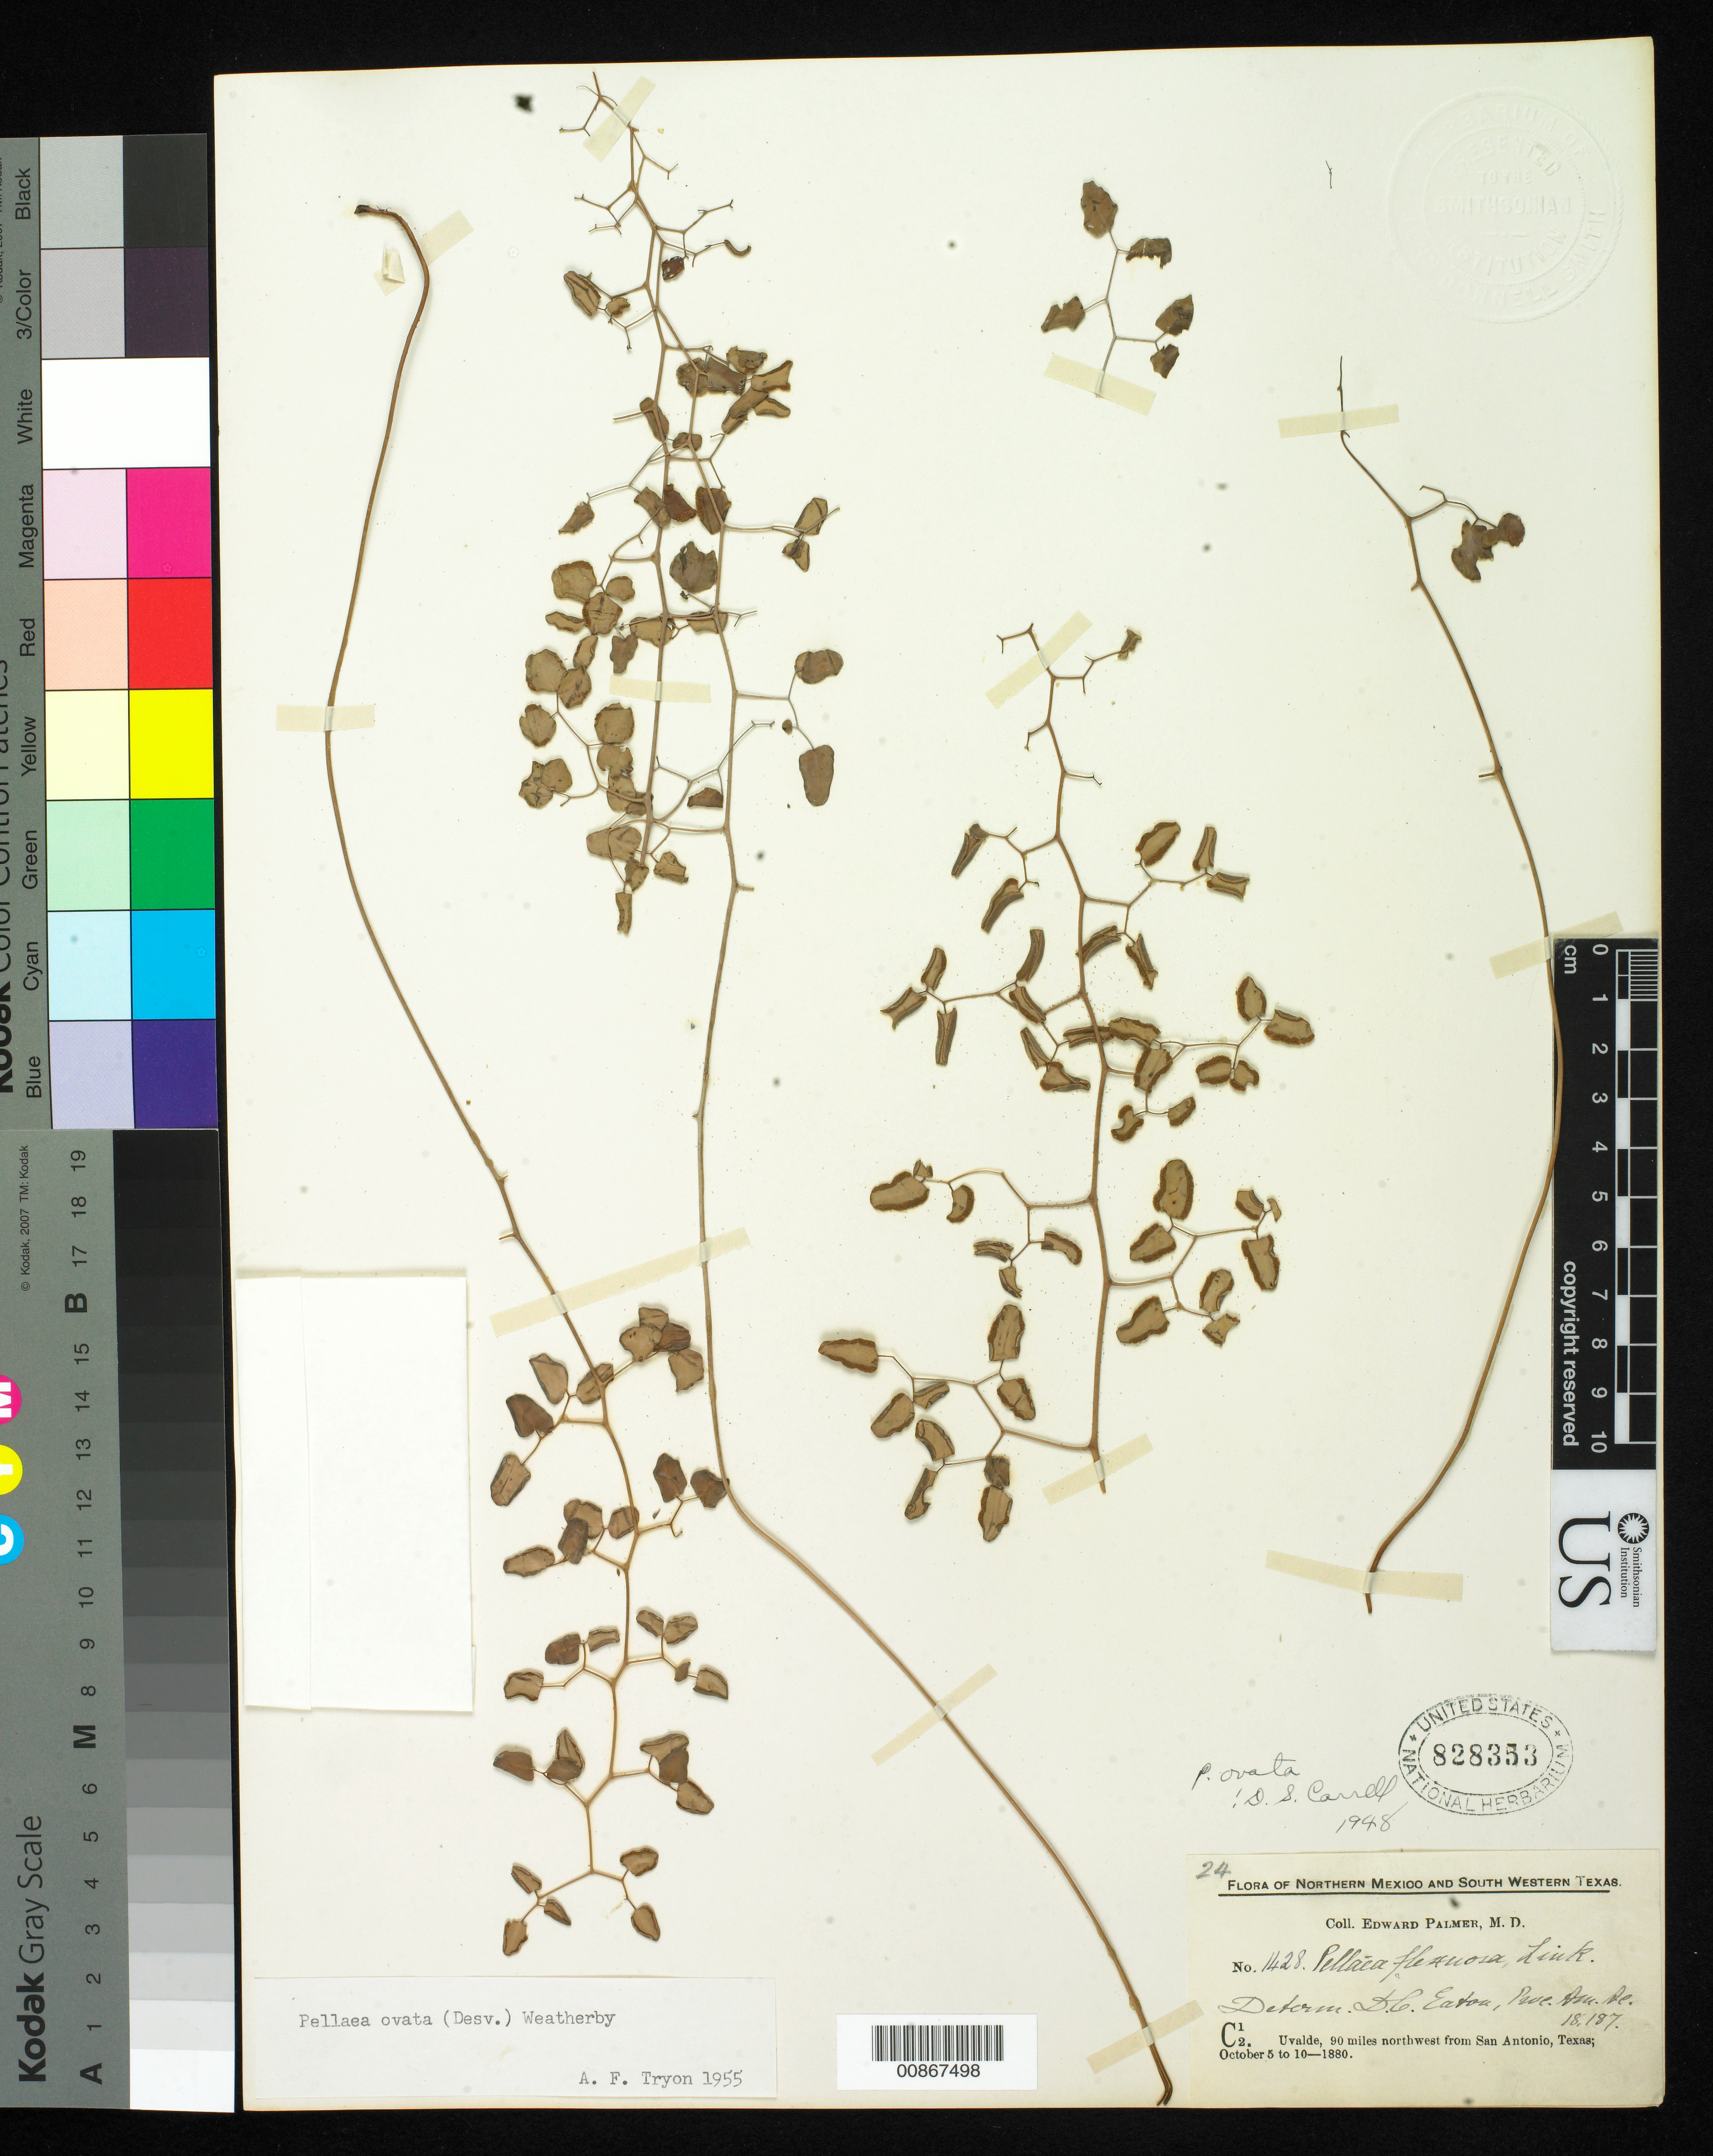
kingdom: Plantae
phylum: Tracheophyta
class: Polypodiopsida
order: Polypodiales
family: Pteridaceae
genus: Pellaea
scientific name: Pellaea ovata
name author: (Desv.) Weath.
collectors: E. Palmer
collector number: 1428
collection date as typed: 05 Oct 1880 to 10 Oct 1880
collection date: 1880-10-05/1880-10-10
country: United States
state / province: Texas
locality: C12. Uvalde, 90 miles northwest from San Antonio, Texas.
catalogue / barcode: US 828353